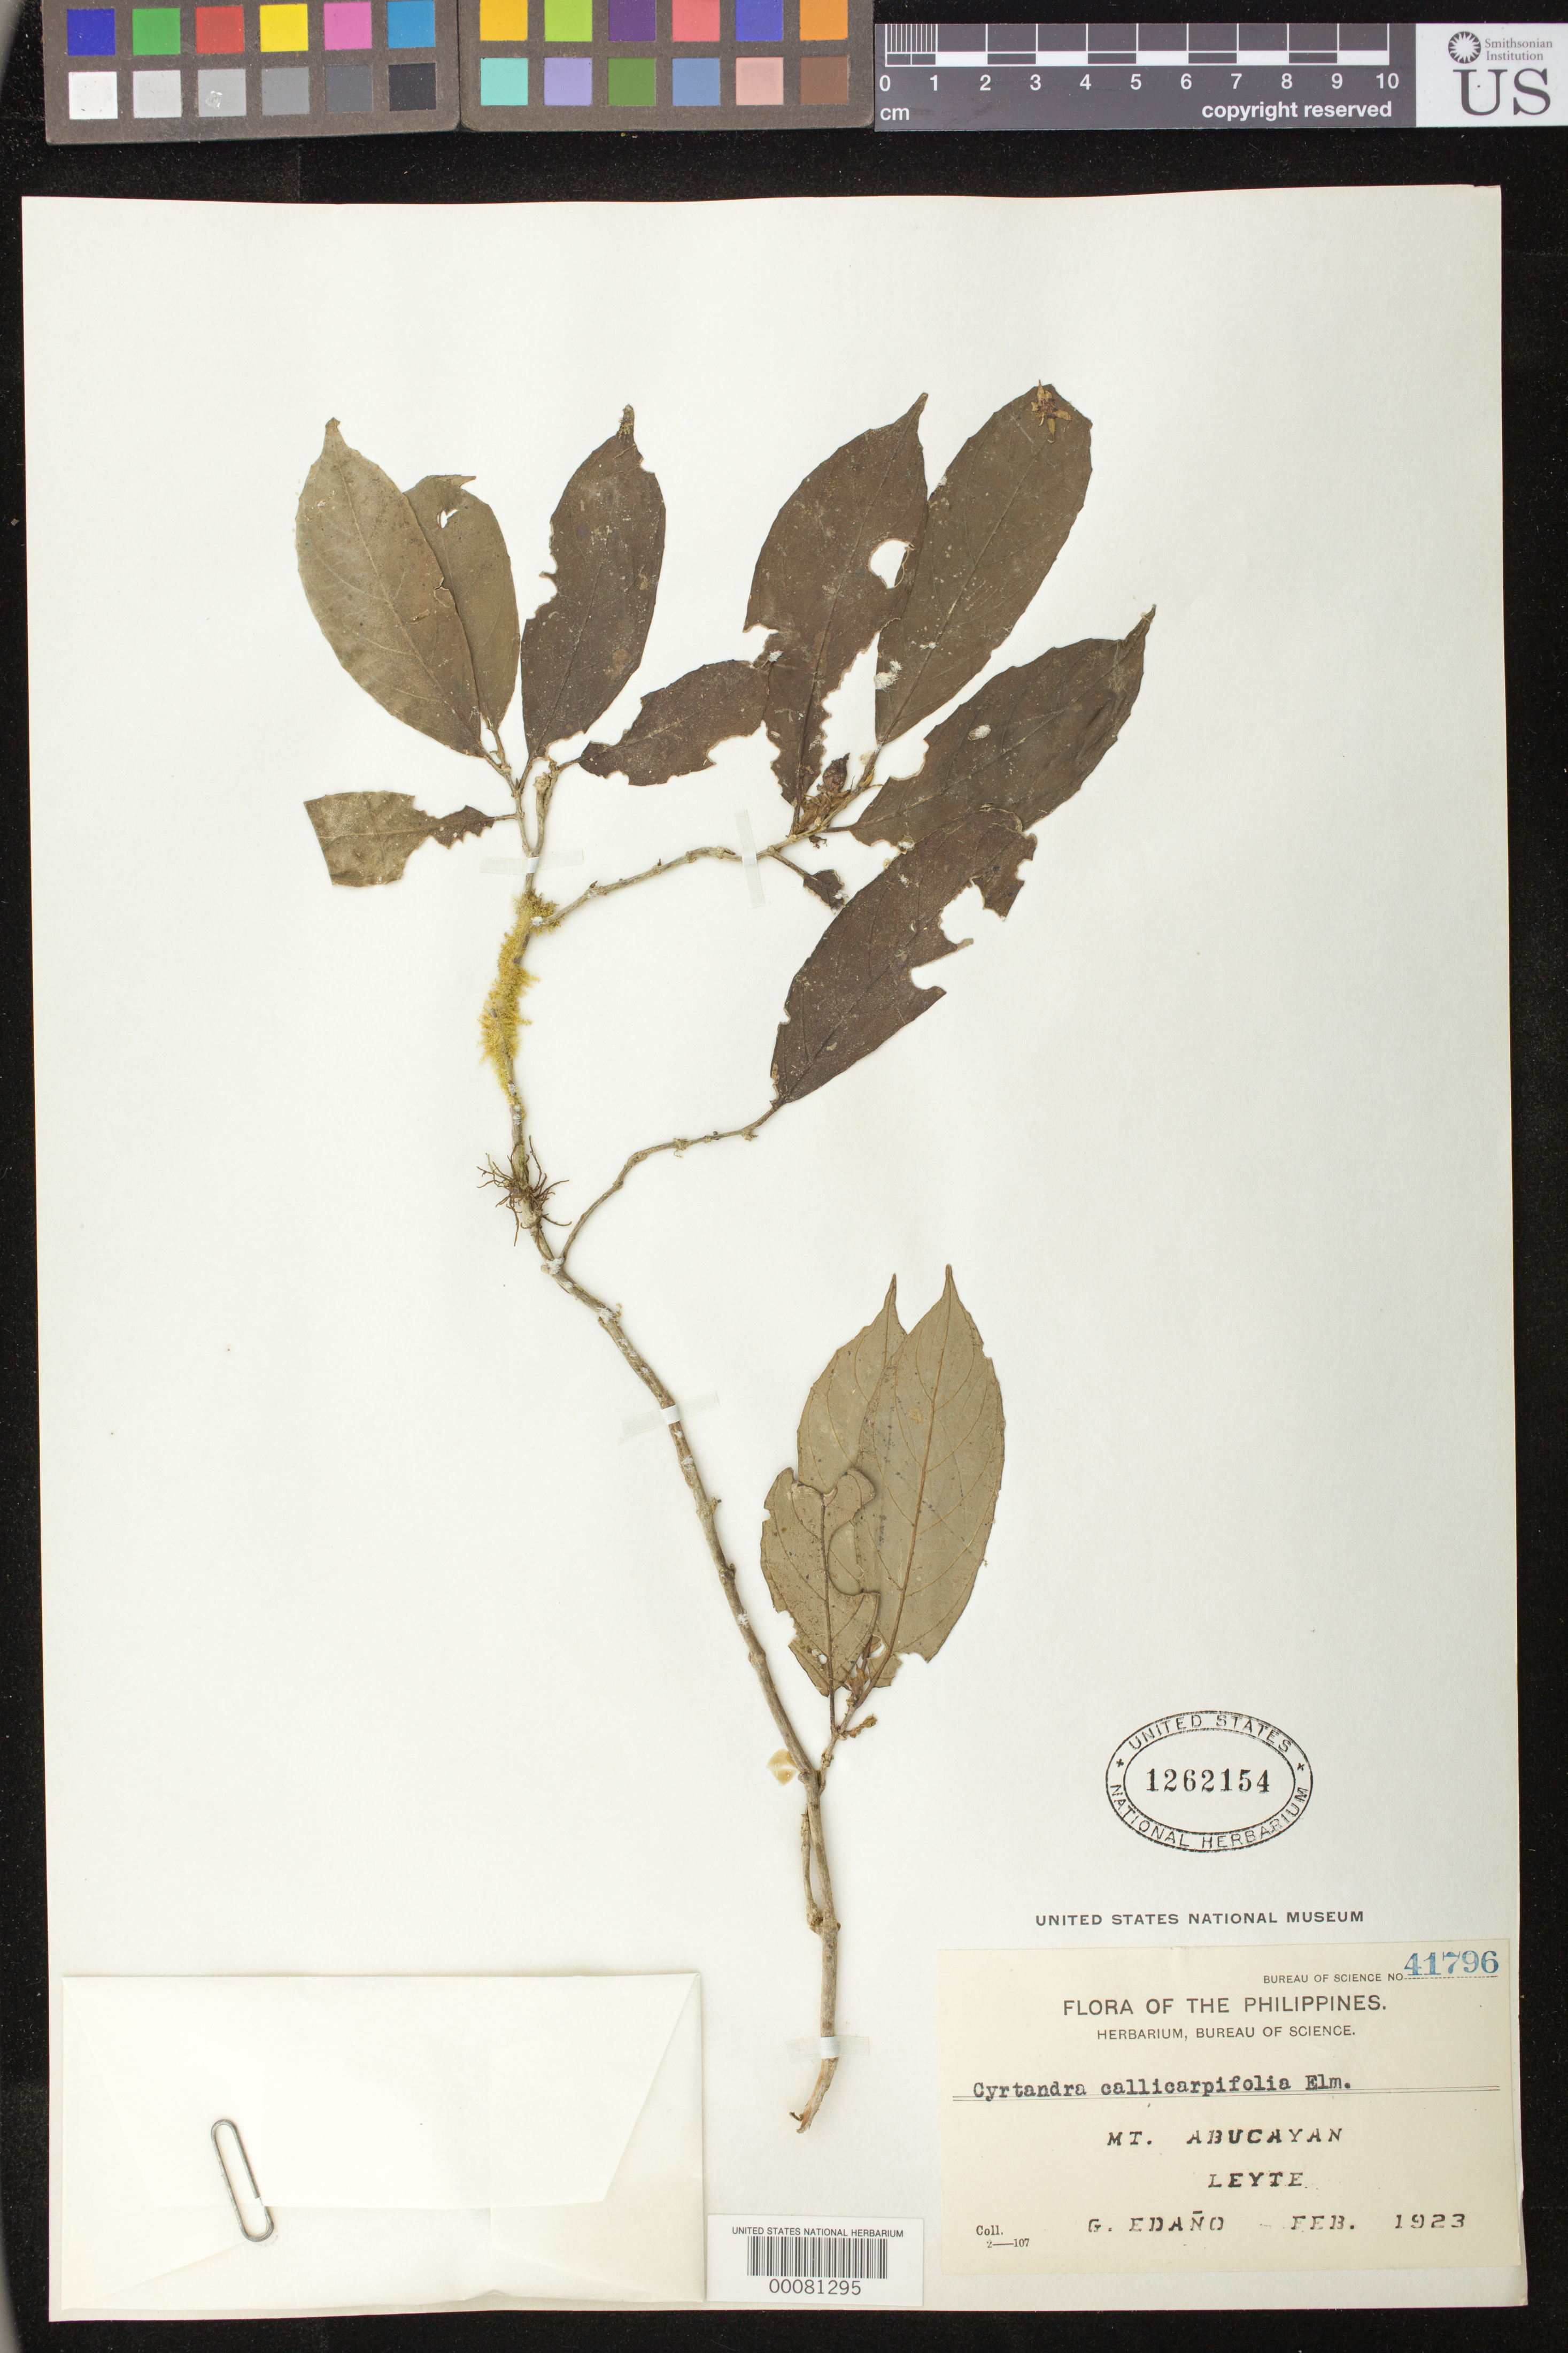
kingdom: Plantae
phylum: Tracheophyta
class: Magnoliopsida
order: Lamiales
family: Gesneriaceae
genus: Cyrtandra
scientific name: Cyrtandra callicarpifolia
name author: Elmer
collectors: G. Edaño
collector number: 41796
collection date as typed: Feb 1923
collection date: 1923-02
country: Philippines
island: Leyte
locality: Mt abucayan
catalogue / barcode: US 1262154